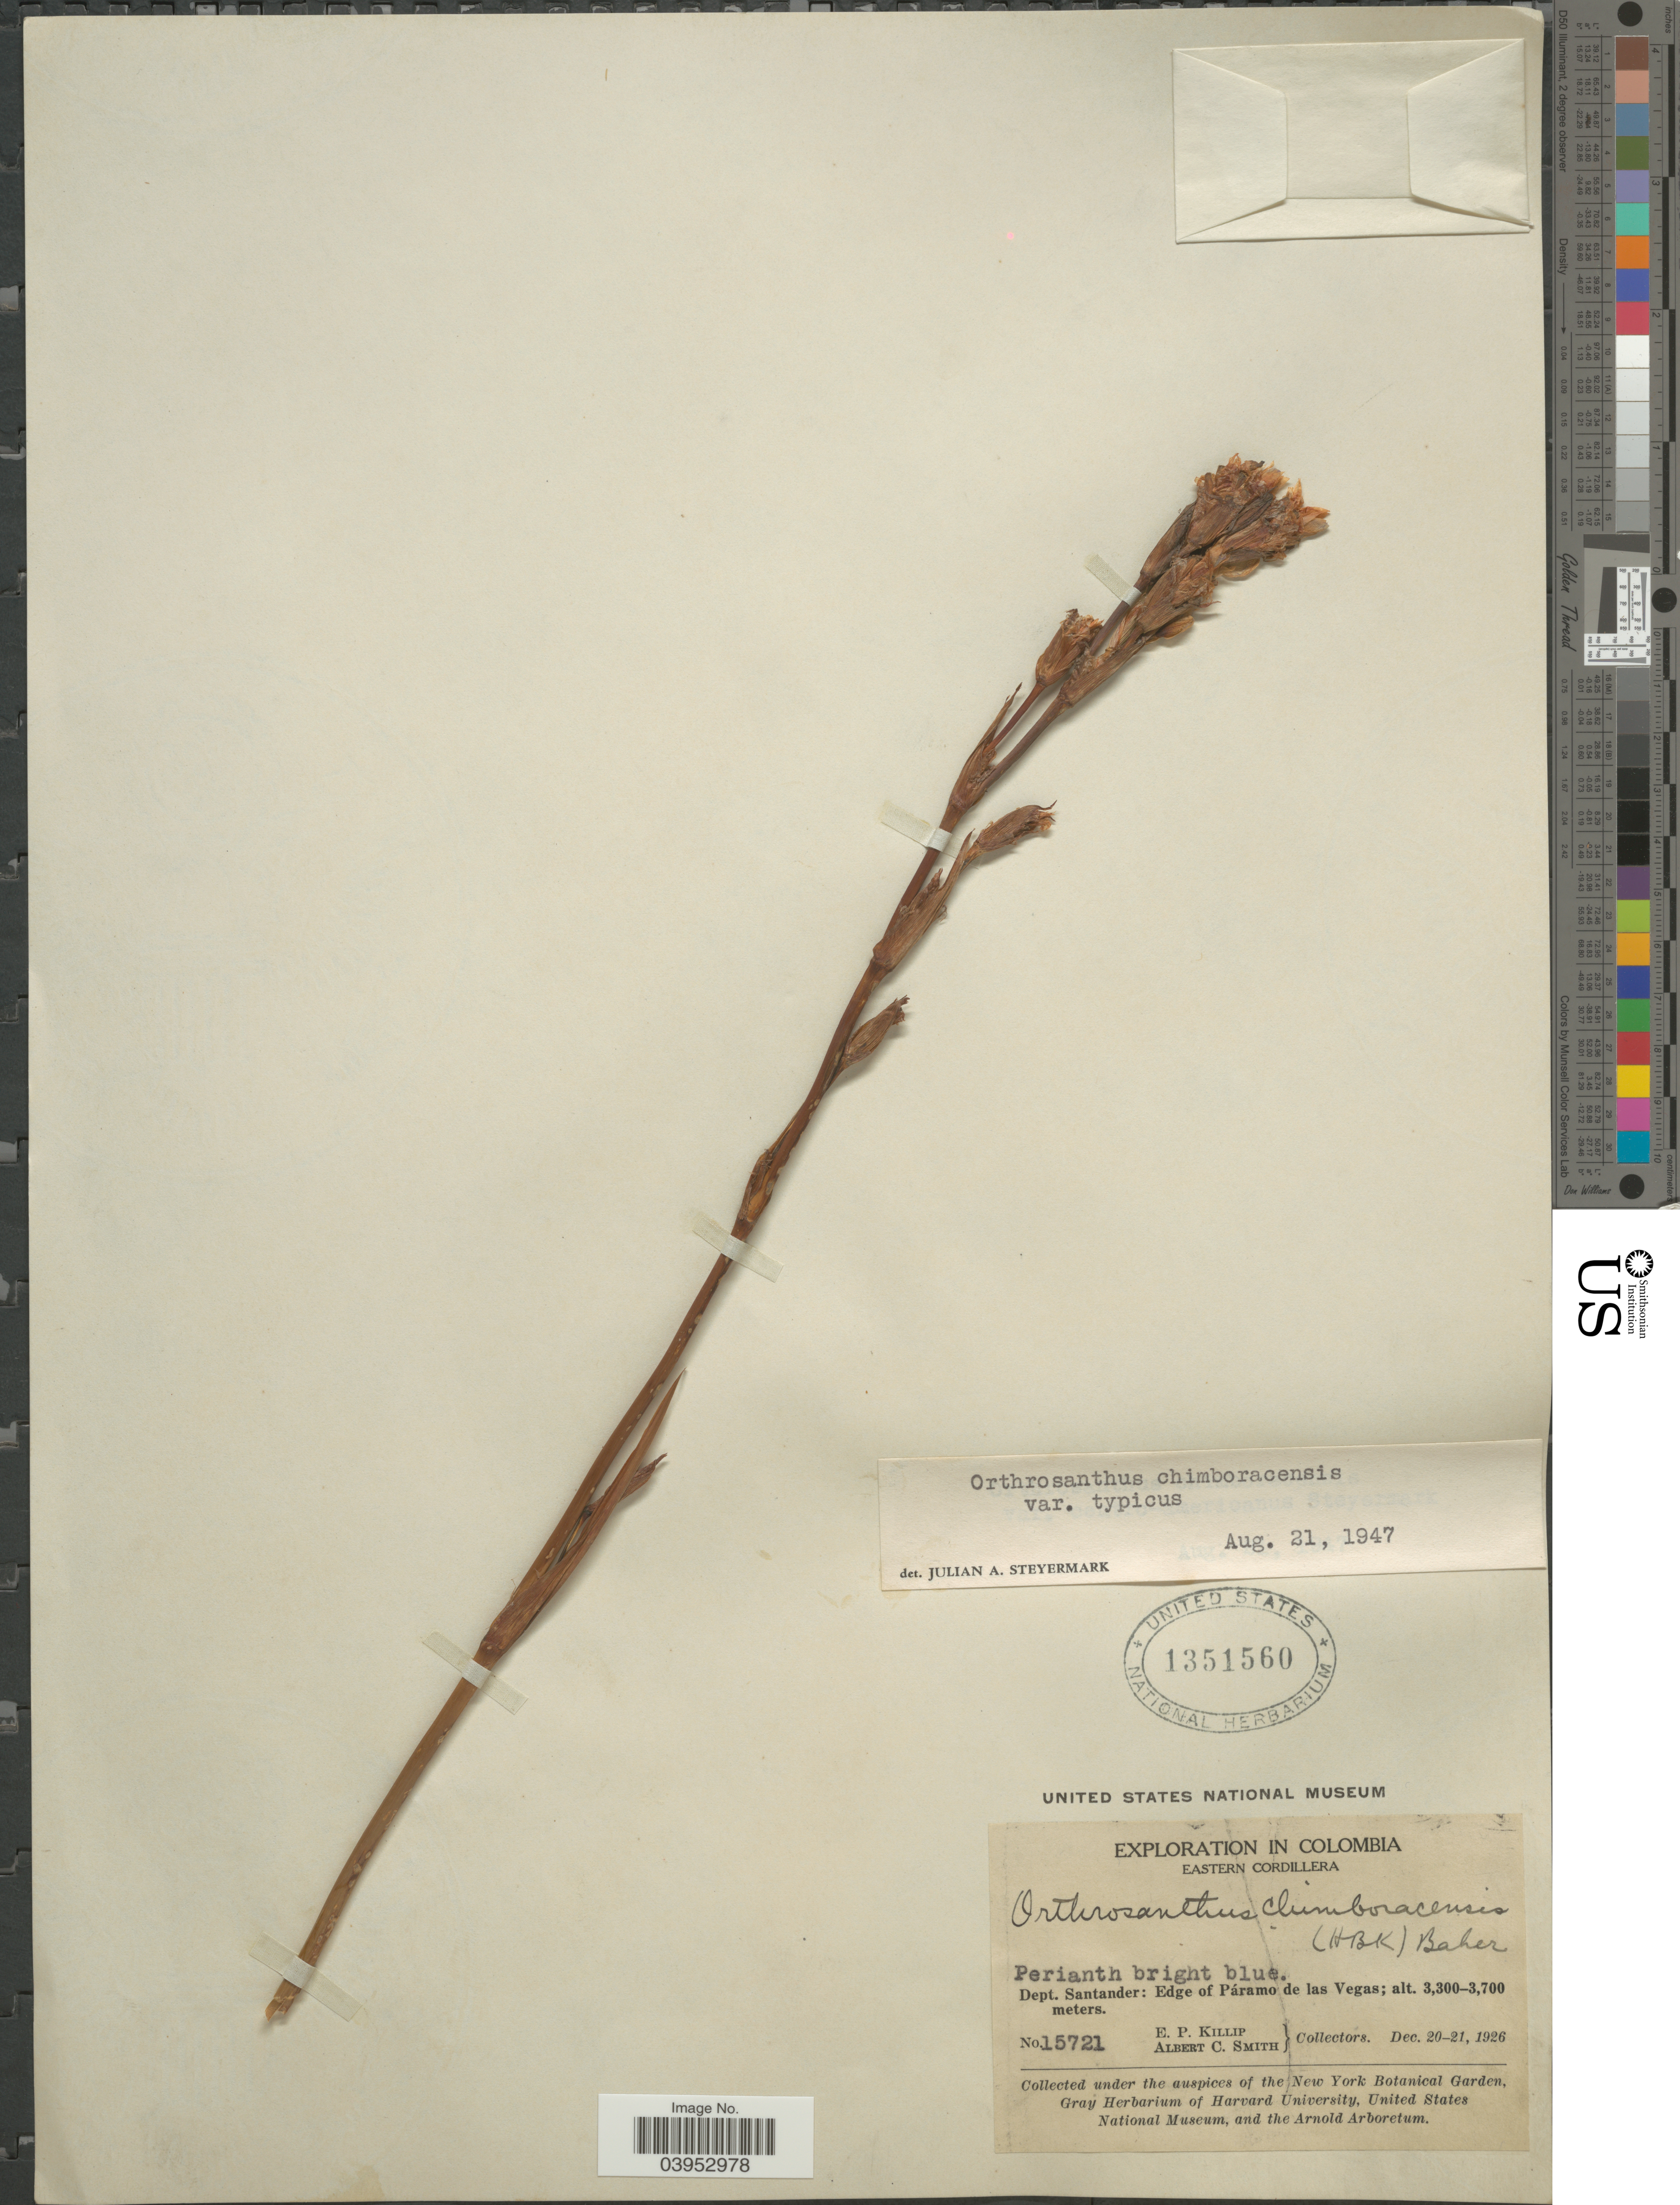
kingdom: Plantae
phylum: Tracheophyta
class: Liliopsida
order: Asparagales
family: Iridaceae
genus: Orthrosanthus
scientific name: Orthrosanthus chimboracensis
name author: (Kunth) Baker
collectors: E. P. Killip & A. C. Smith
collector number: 15721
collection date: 1926-12-20/1926-12-21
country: Colombia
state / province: Santander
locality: Eastern Cordillera. Dept. Santander: Edge of Páramo de las Vegas.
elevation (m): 3300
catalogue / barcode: US 1351560